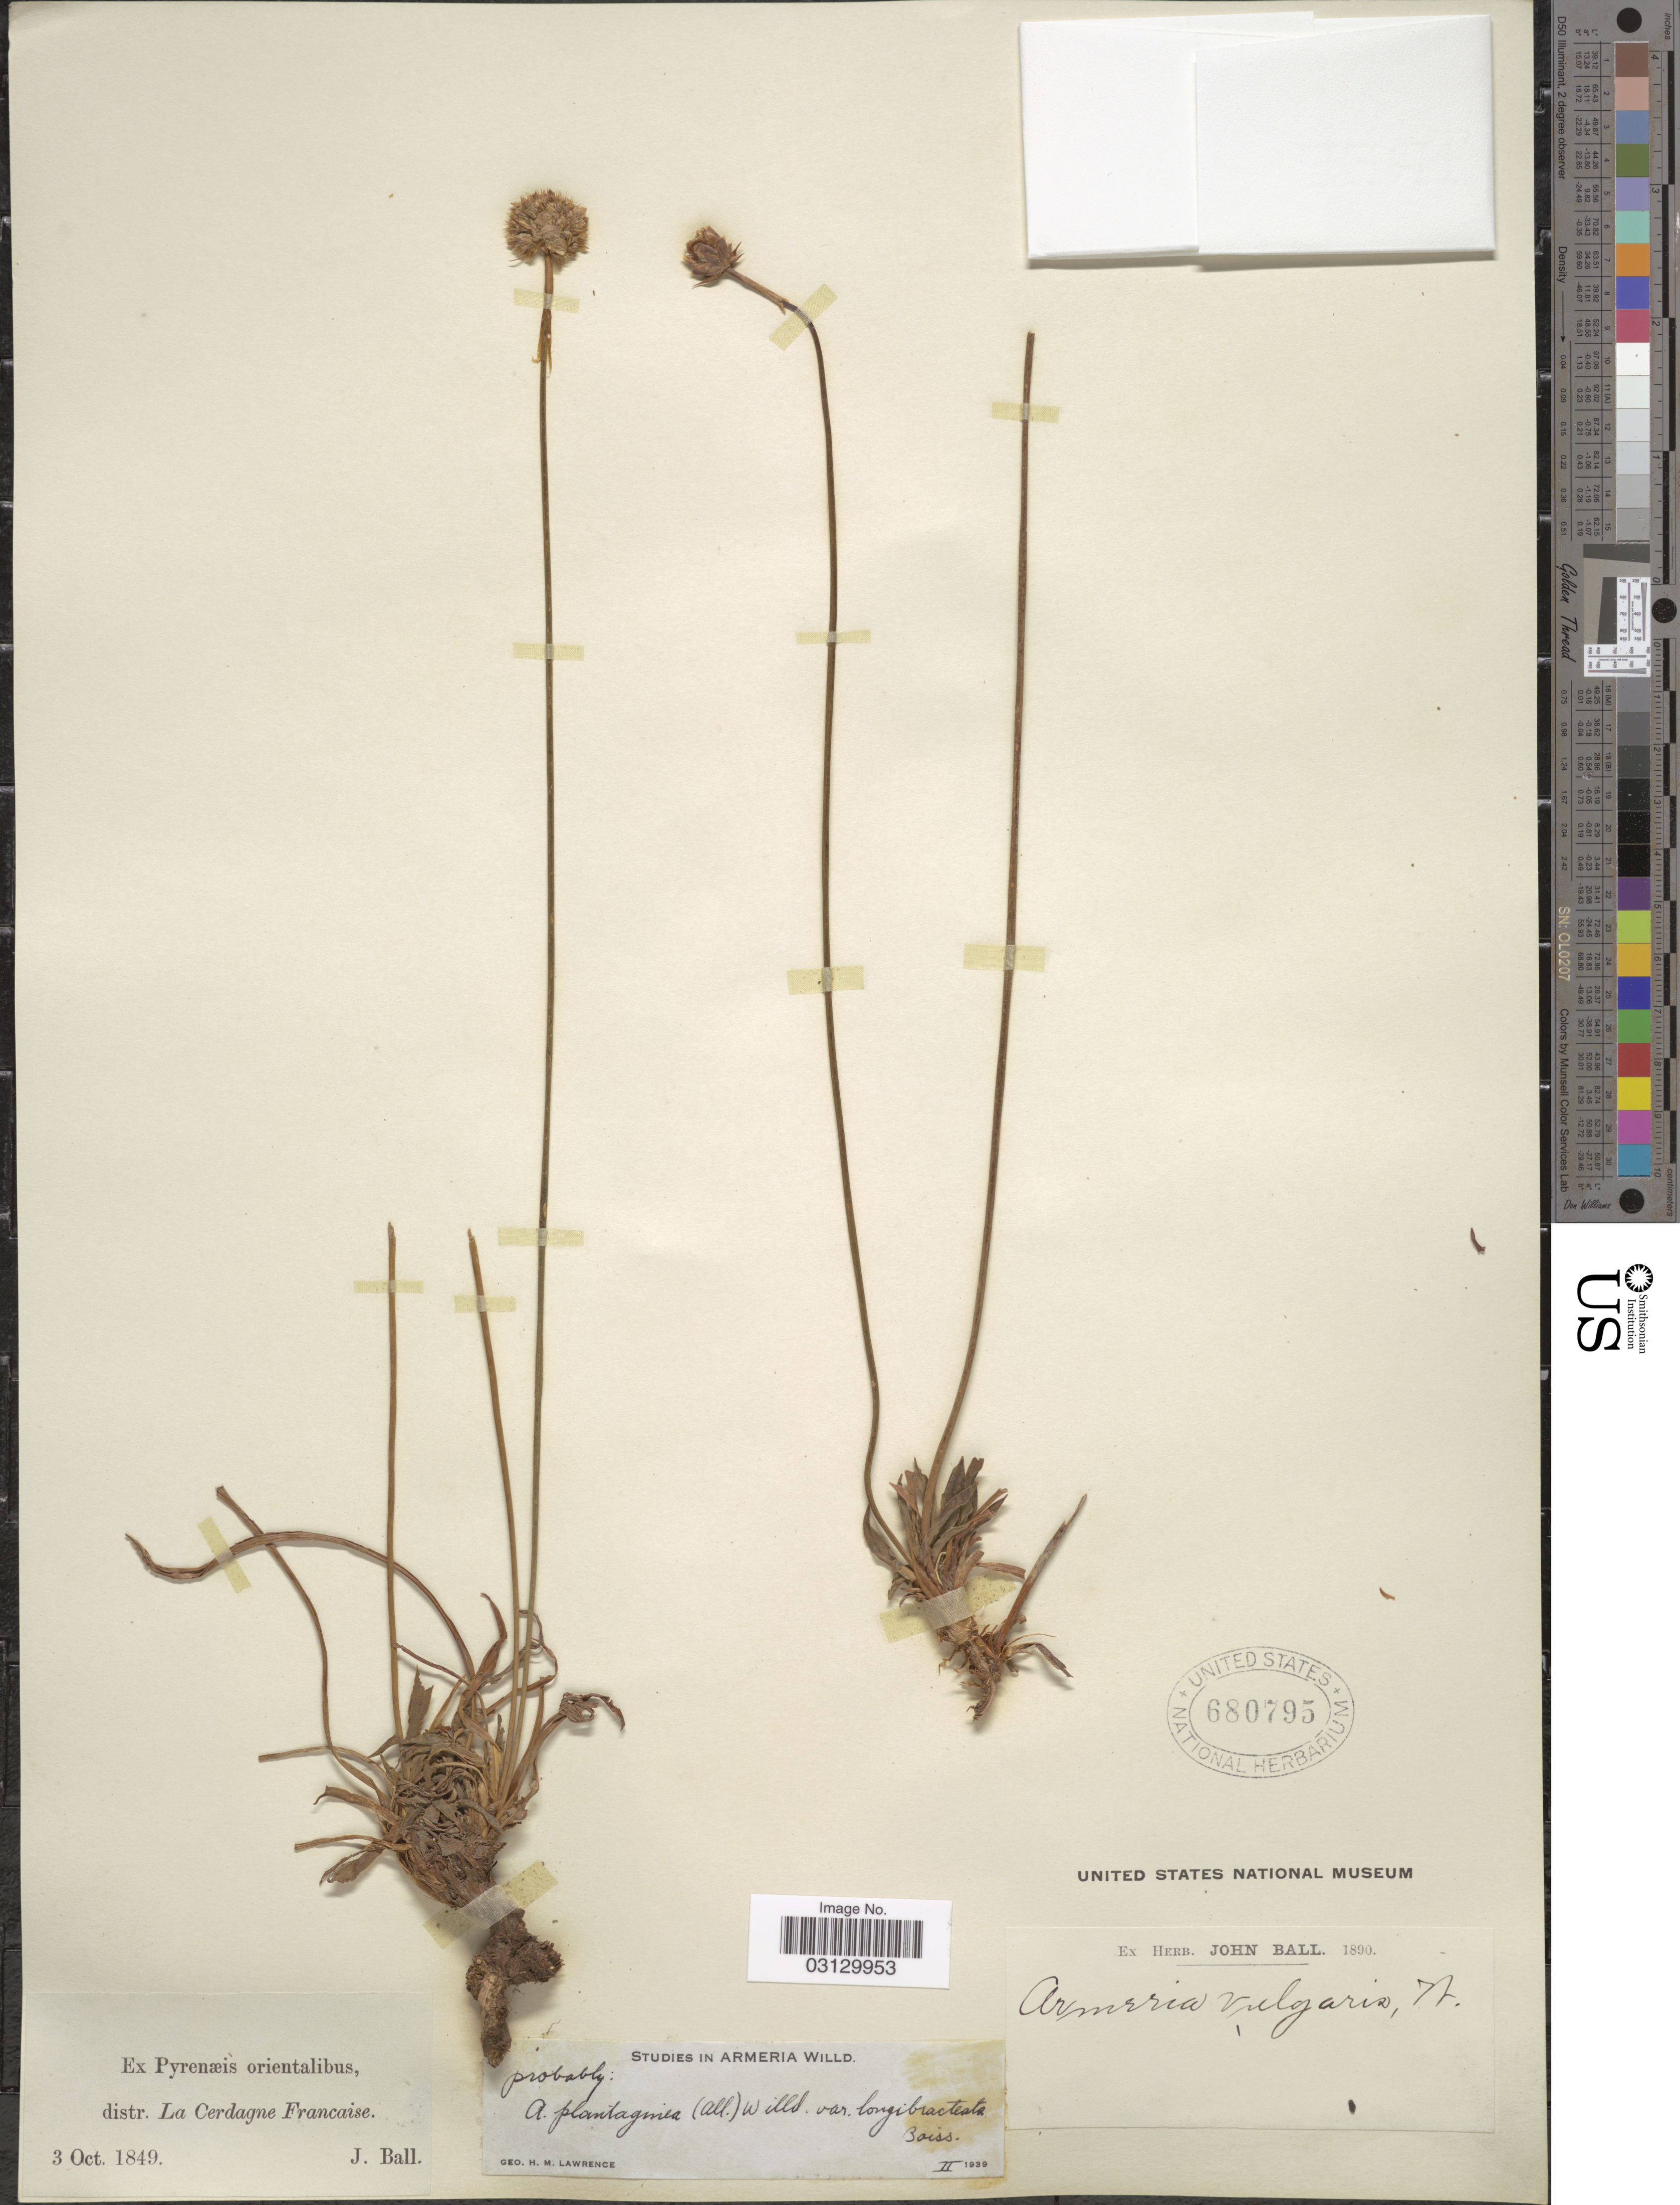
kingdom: Plantae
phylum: Tracheophyta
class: Magnoliopsida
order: Caryophyllales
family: Plumbaginaceae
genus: Armeria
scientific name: Armeria alliacea subsp. alliacea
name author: (Cav.) Hoffmanns. & Link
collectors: J. Ball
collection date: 1849-10-03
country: France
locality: Ex Pyrenæis orientalibus, distr. La Cerdagne Francaise.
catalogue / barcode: US 680795